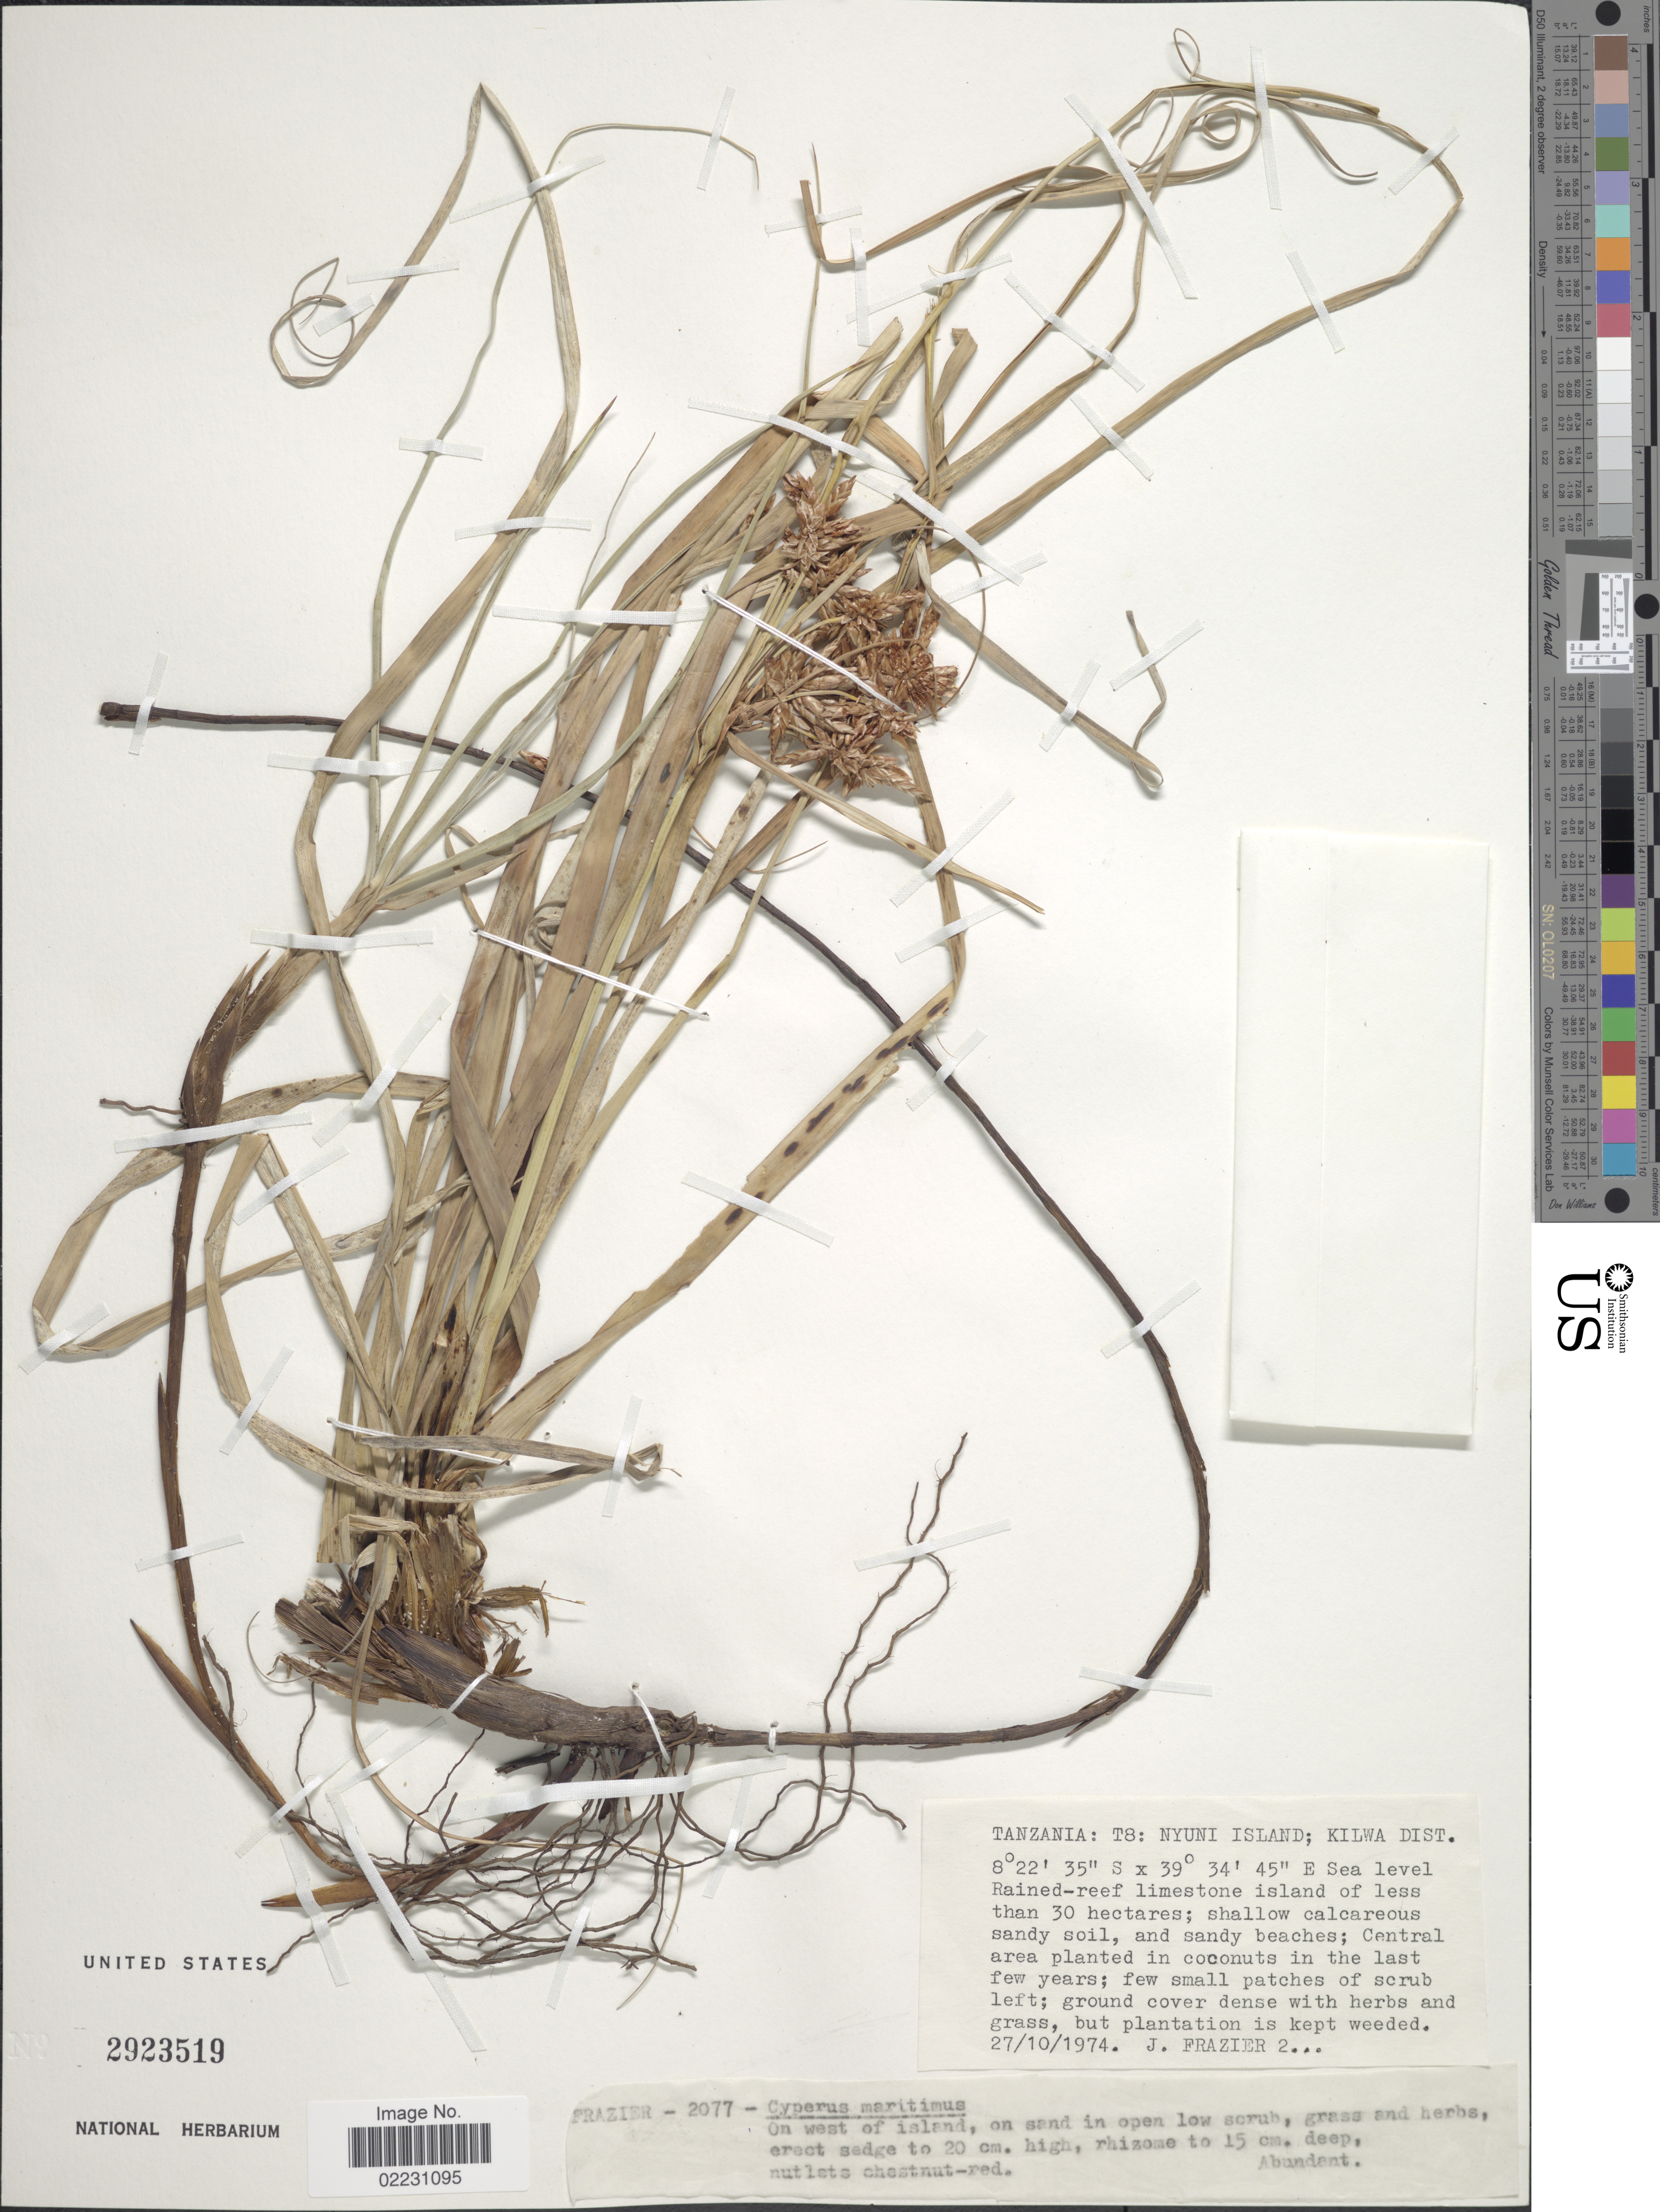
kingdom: Plantae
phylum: Tracheophyta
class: Liliopsida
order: Poales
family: Cyperaceae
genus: Cyperus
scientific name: Cyperus crassipes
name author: Vahl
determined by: Strong, Mark T., (BOT), Smithsonian Institution - National Museum of Natural History (UNITED STATES)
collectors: J. Frazier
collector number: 2077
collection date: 1974-10-27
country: Tanzania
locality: Tanzania: T8: Nyuni Island; Kilwa Dist., on west of island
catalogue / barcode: US 2923519